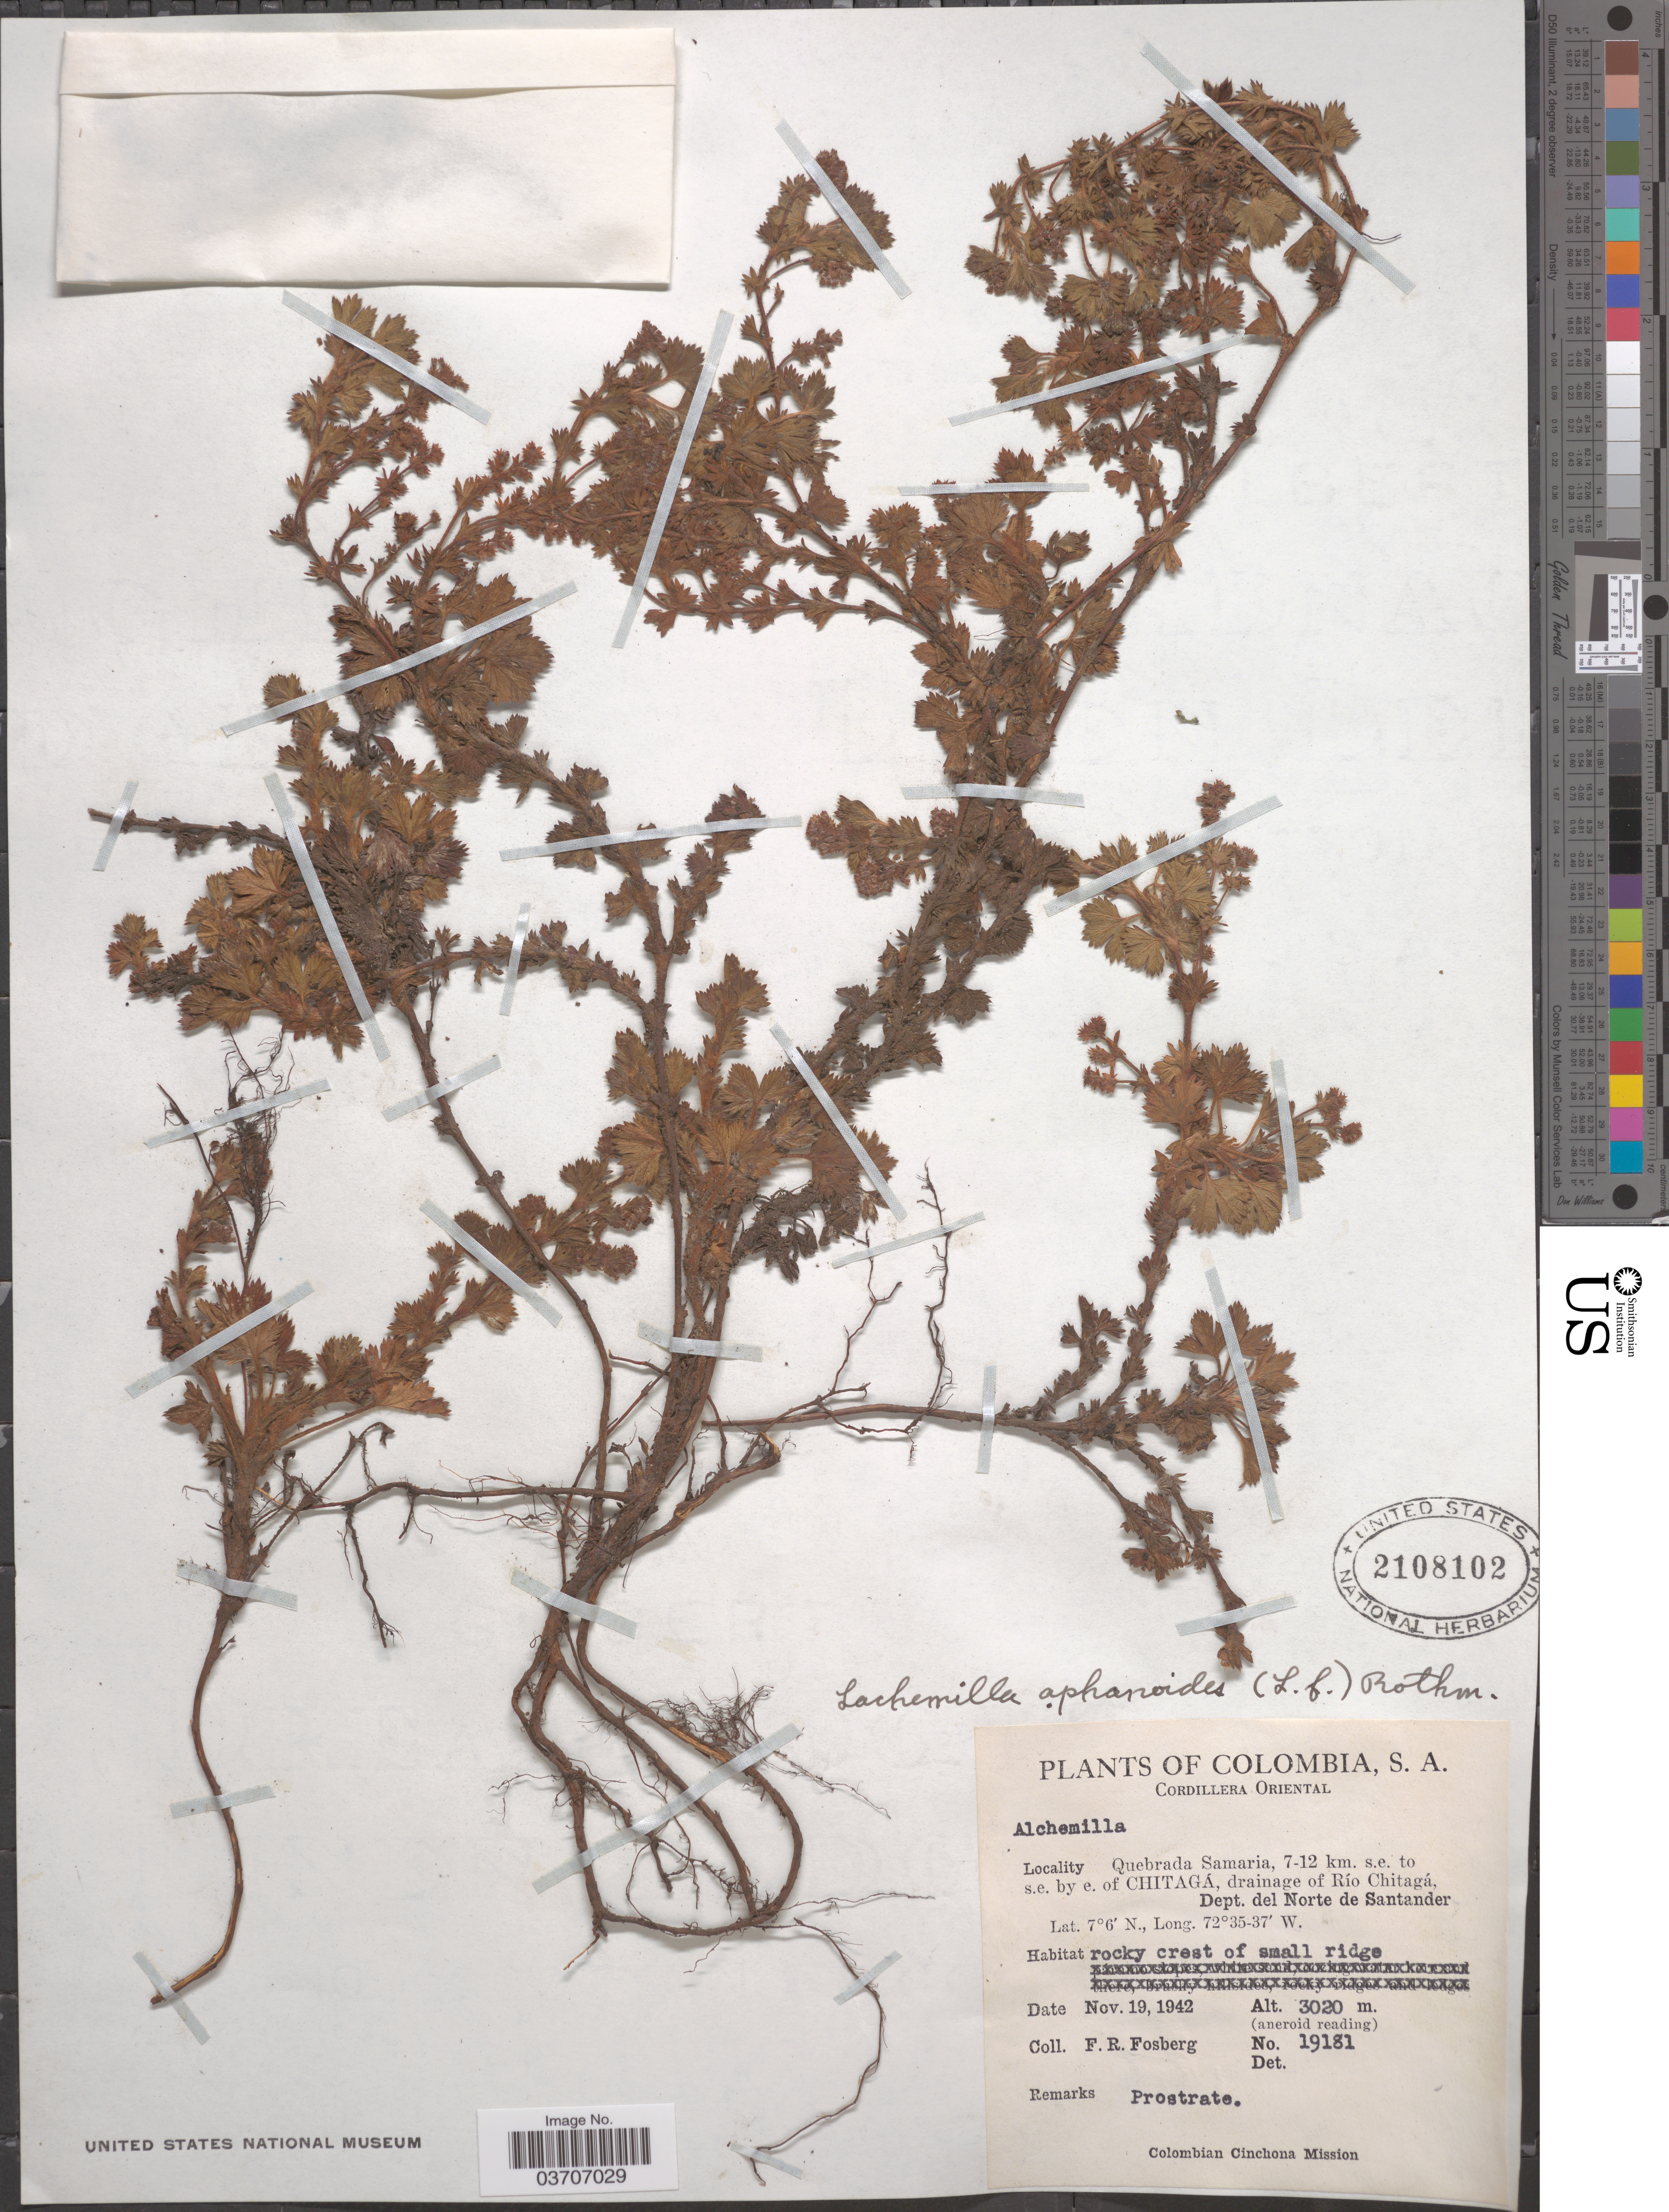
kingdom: Plantae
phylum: Tracheophyta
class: Magnoliopsida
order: Rosales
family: Rosaceae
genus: Lachemilla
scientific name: Lachemilla aphanoides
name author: (Mutis ex L. f.) Rothm.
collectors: F. R. Fosberg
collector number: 19181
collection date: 1942-11-19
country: Colombia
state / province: Norte de Santander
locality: Cordillera Oriental. Quebrada Samaria, 7-12 km. s.e. to s.e. by e. Chitagá, drainage of Río Chitagá, Dept. del Norte de Santander.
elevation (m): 3020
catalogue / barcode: US 2108102